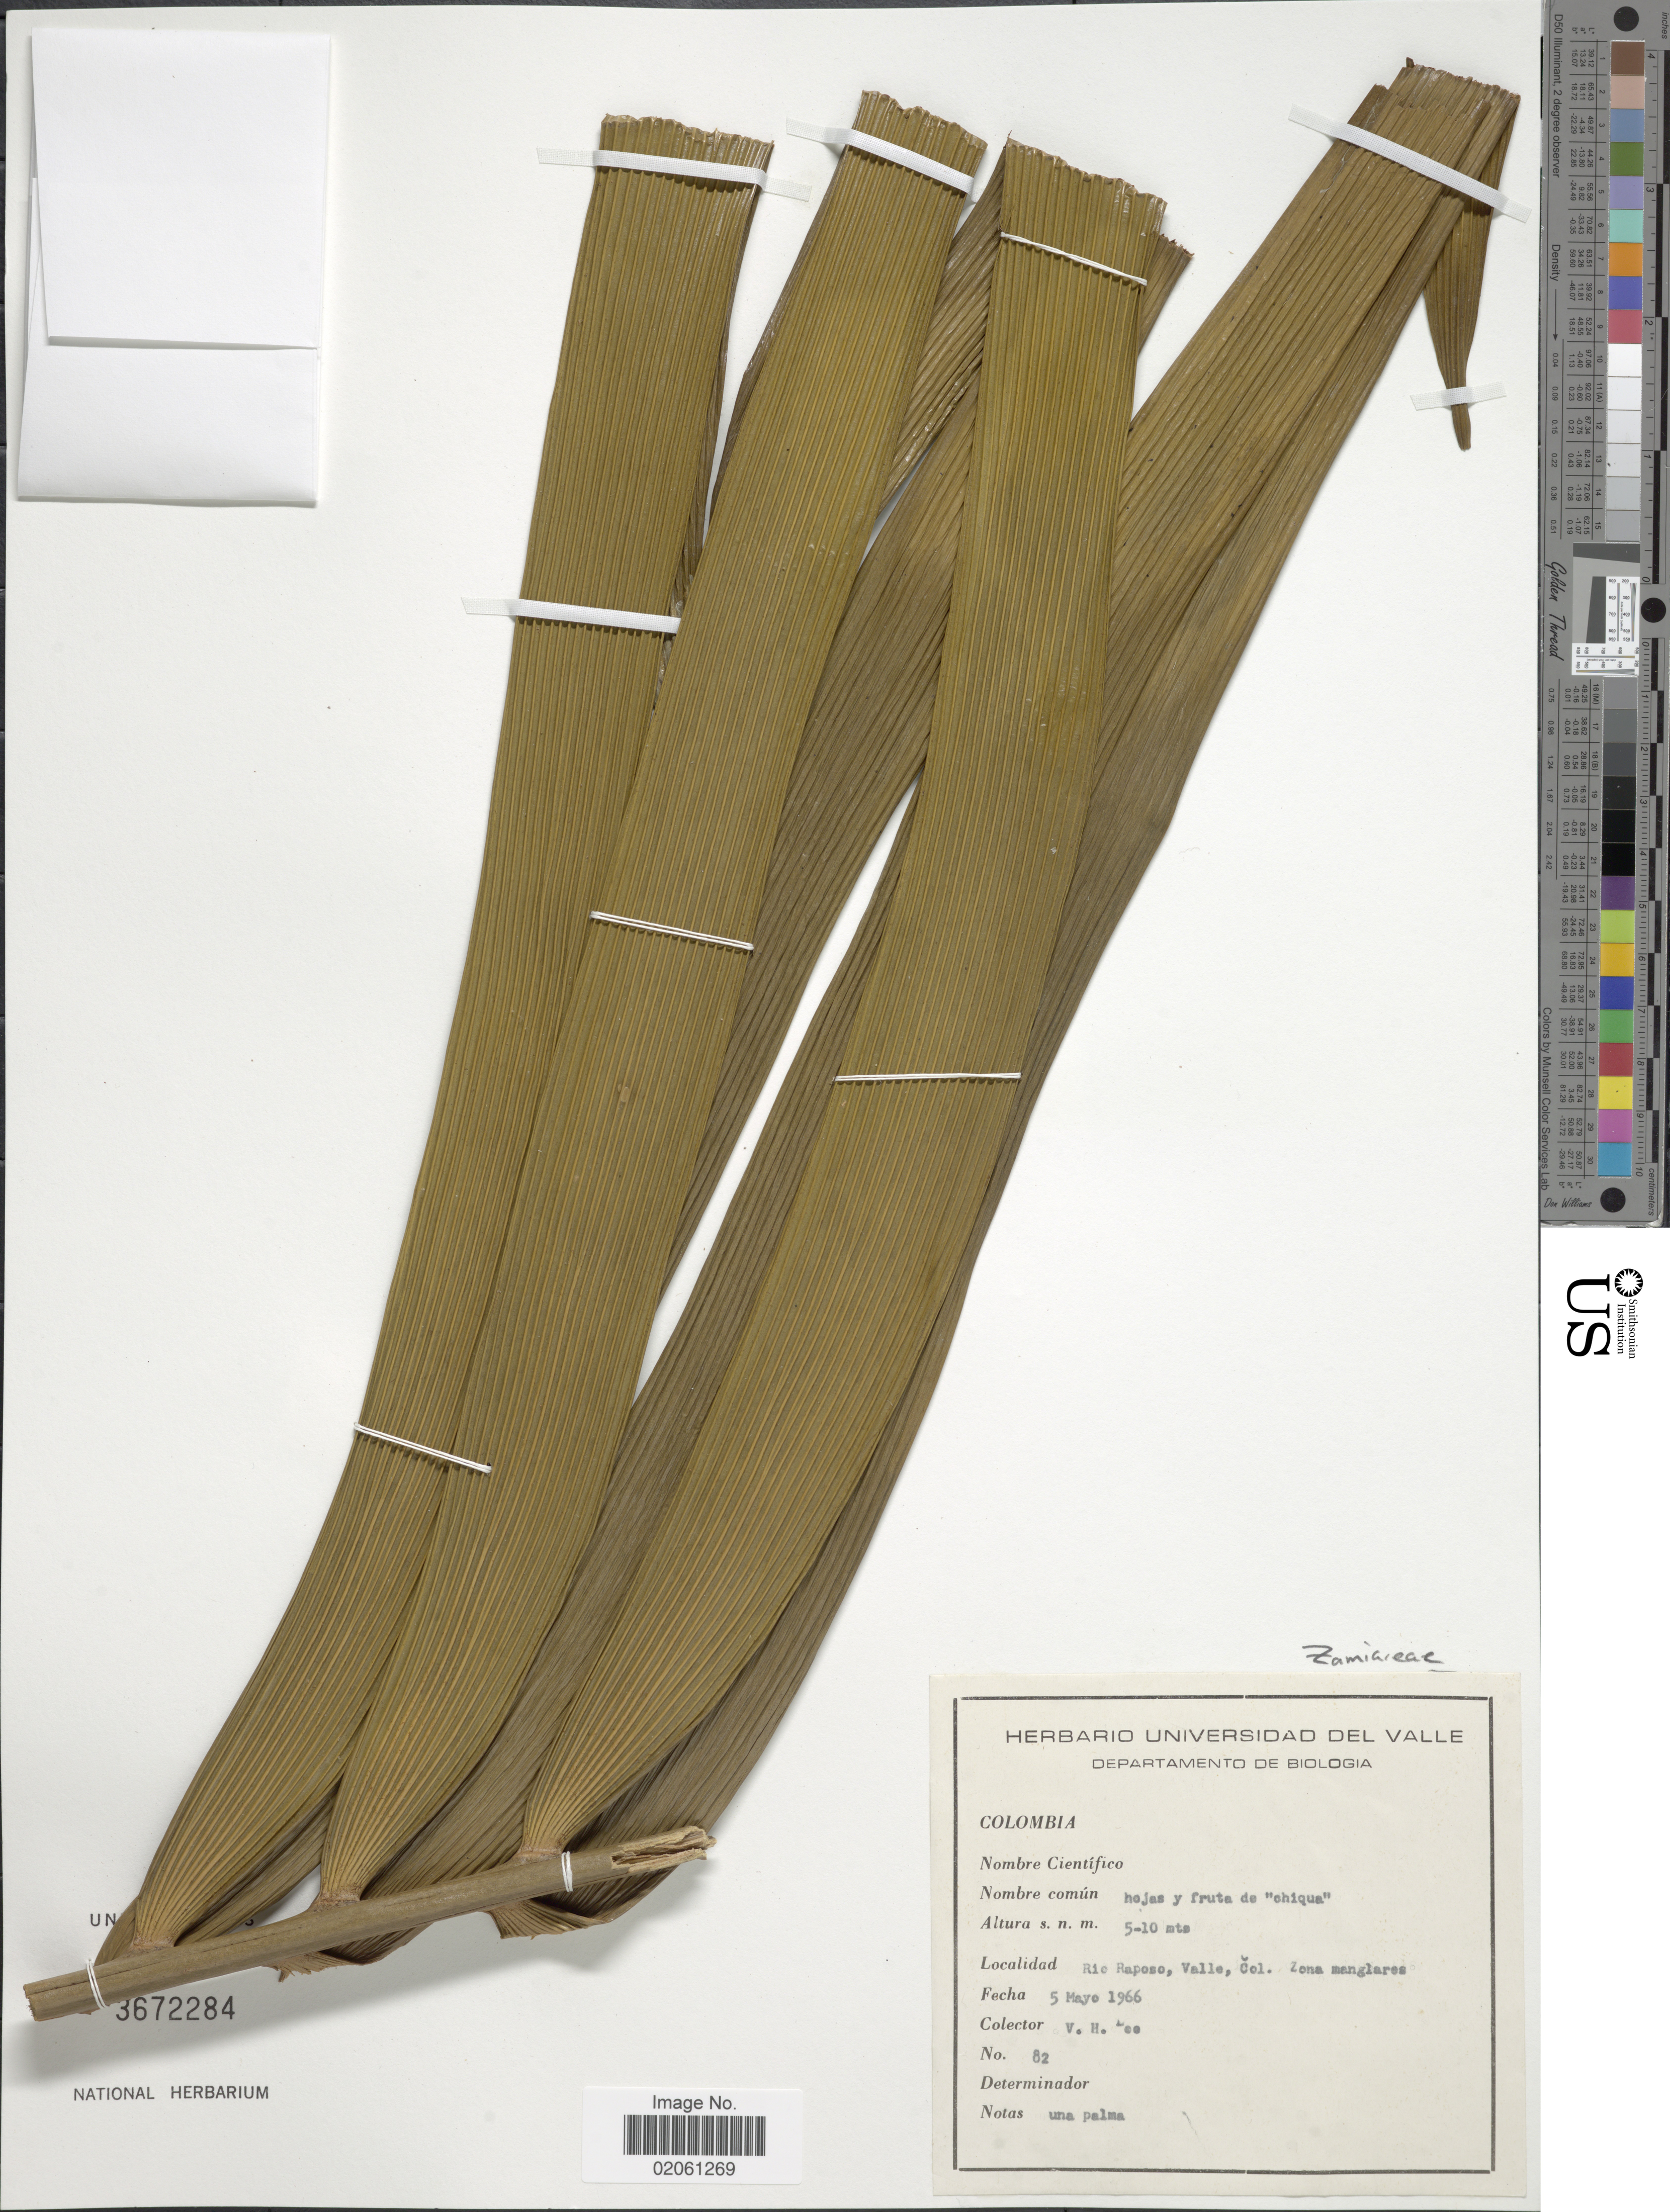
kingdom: Plantae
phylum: Tracheophyta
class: Cycadopsida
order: Cycadales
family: Zamiaceae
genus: Zamia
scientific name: Zamia sp.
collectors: V. H. Lee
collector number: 82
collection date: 1966-05-05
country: Colombia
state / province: Valle del Cauca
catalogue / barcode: US 3672284